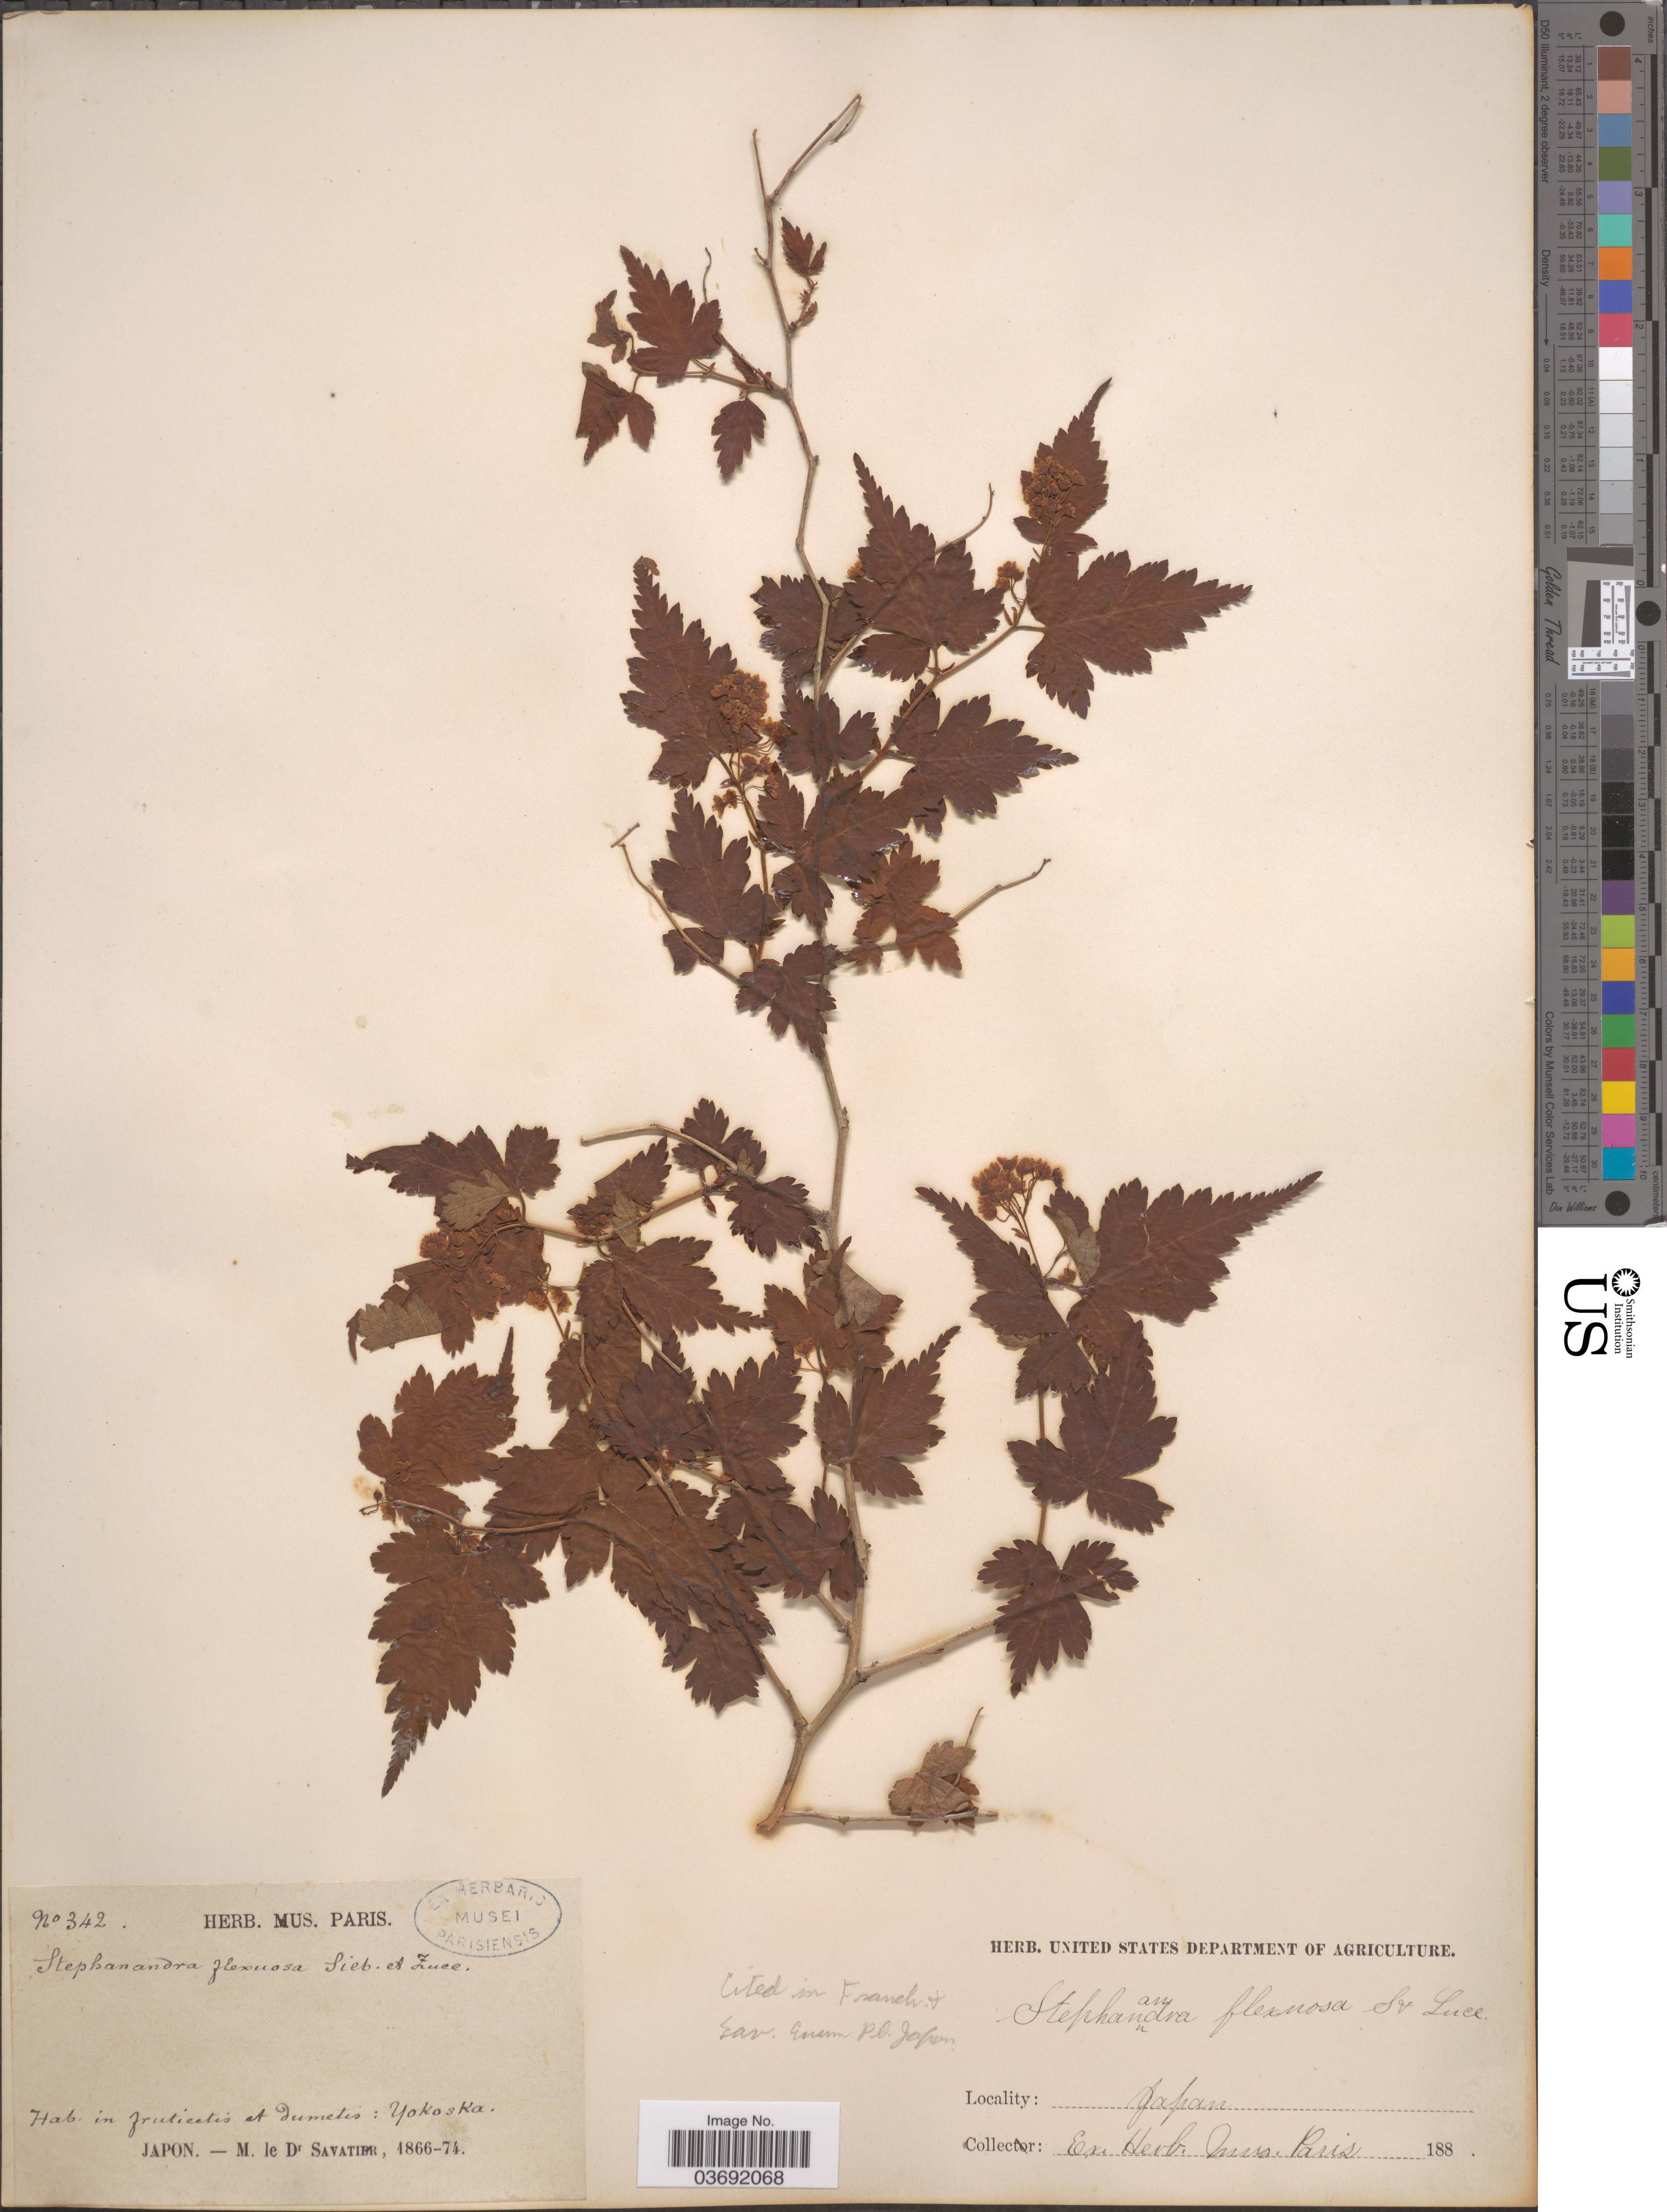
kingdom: Plantae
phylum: Tracheophyta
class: Magnoliopsida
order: Rosales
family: Rosaceae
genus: Neillia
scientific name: Neillia incisa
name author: (Thunb.) S.H. Oh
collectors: M. D' Savatier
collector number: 342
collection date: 1866/1874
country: Japan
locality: In fruticetis et Jumetis: YokosKa.